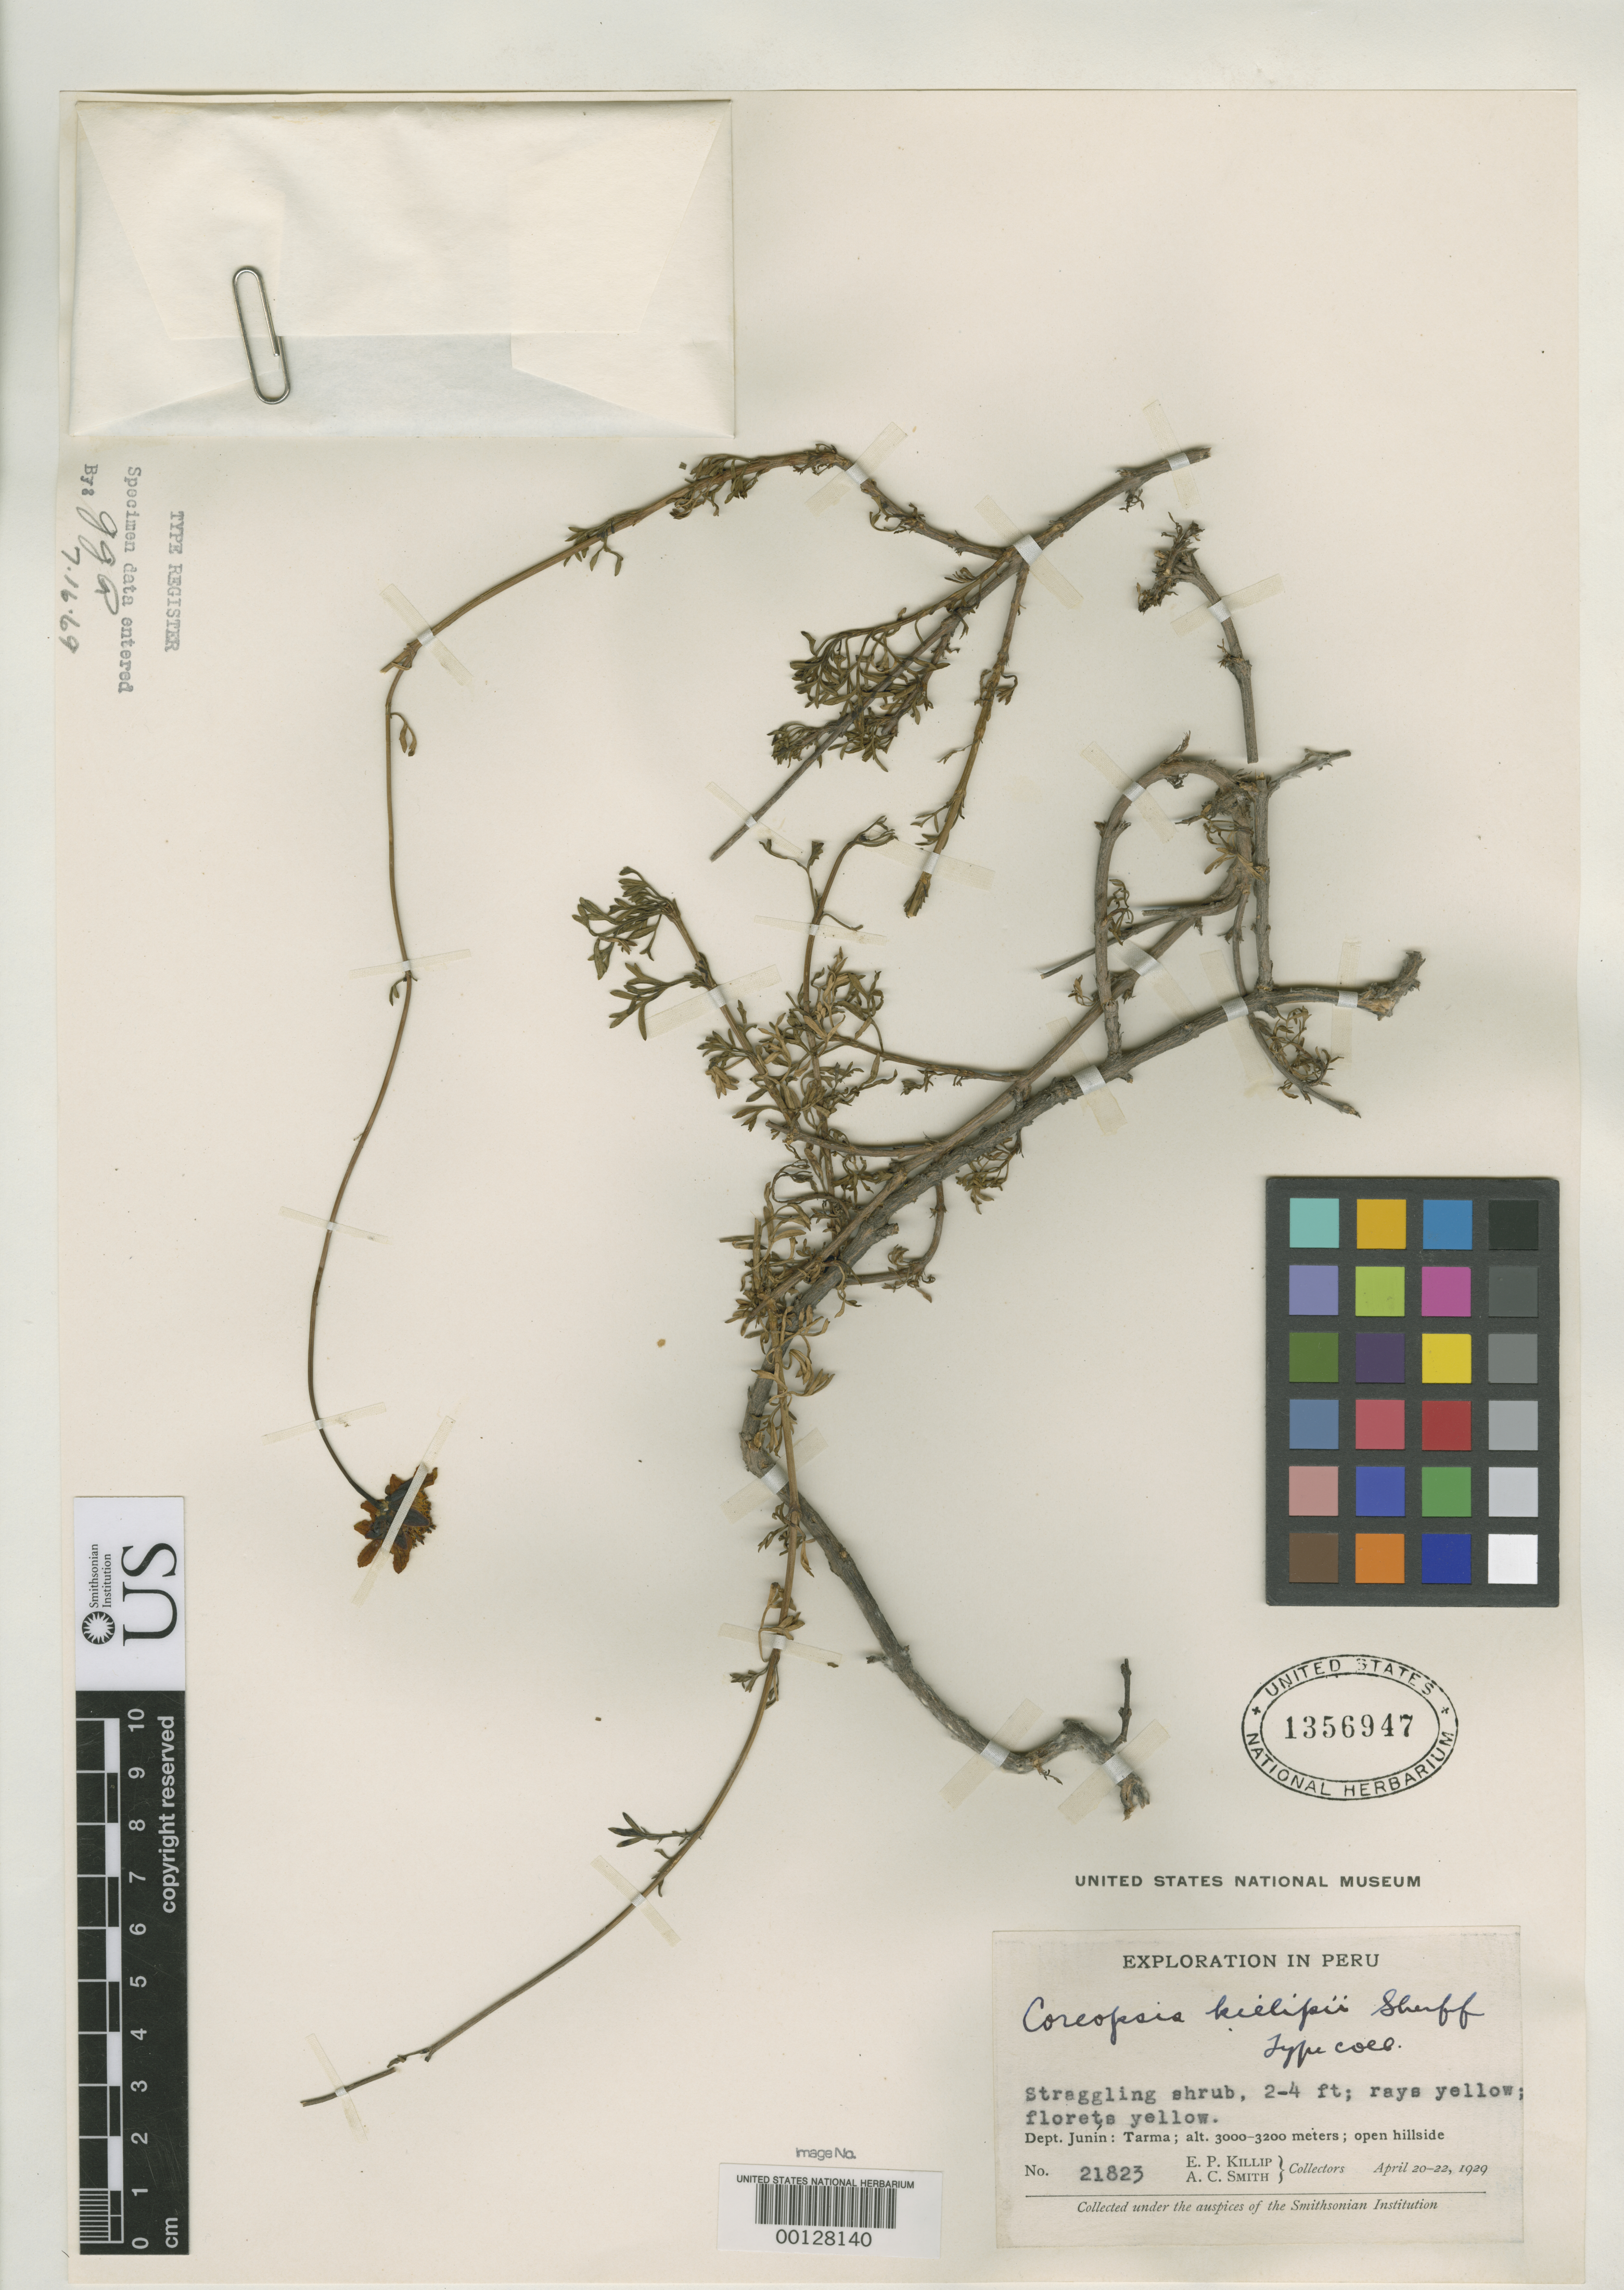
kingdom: Plantae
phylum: Tracheophyta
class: Magnoliopsida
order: Asterales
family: Asteraceae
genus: Coreopsis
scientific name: Coreopsis killipii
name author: Sherff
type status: Isotype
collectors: E. P. Killip & A. C. Smith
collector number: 21823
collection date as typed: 20 Apr 1929 to 22 Apr 1929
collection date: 1929-04-20/1929-04-22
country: Peru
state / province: Junín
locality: Tarma.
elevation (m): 3000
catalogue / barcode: US 1356947